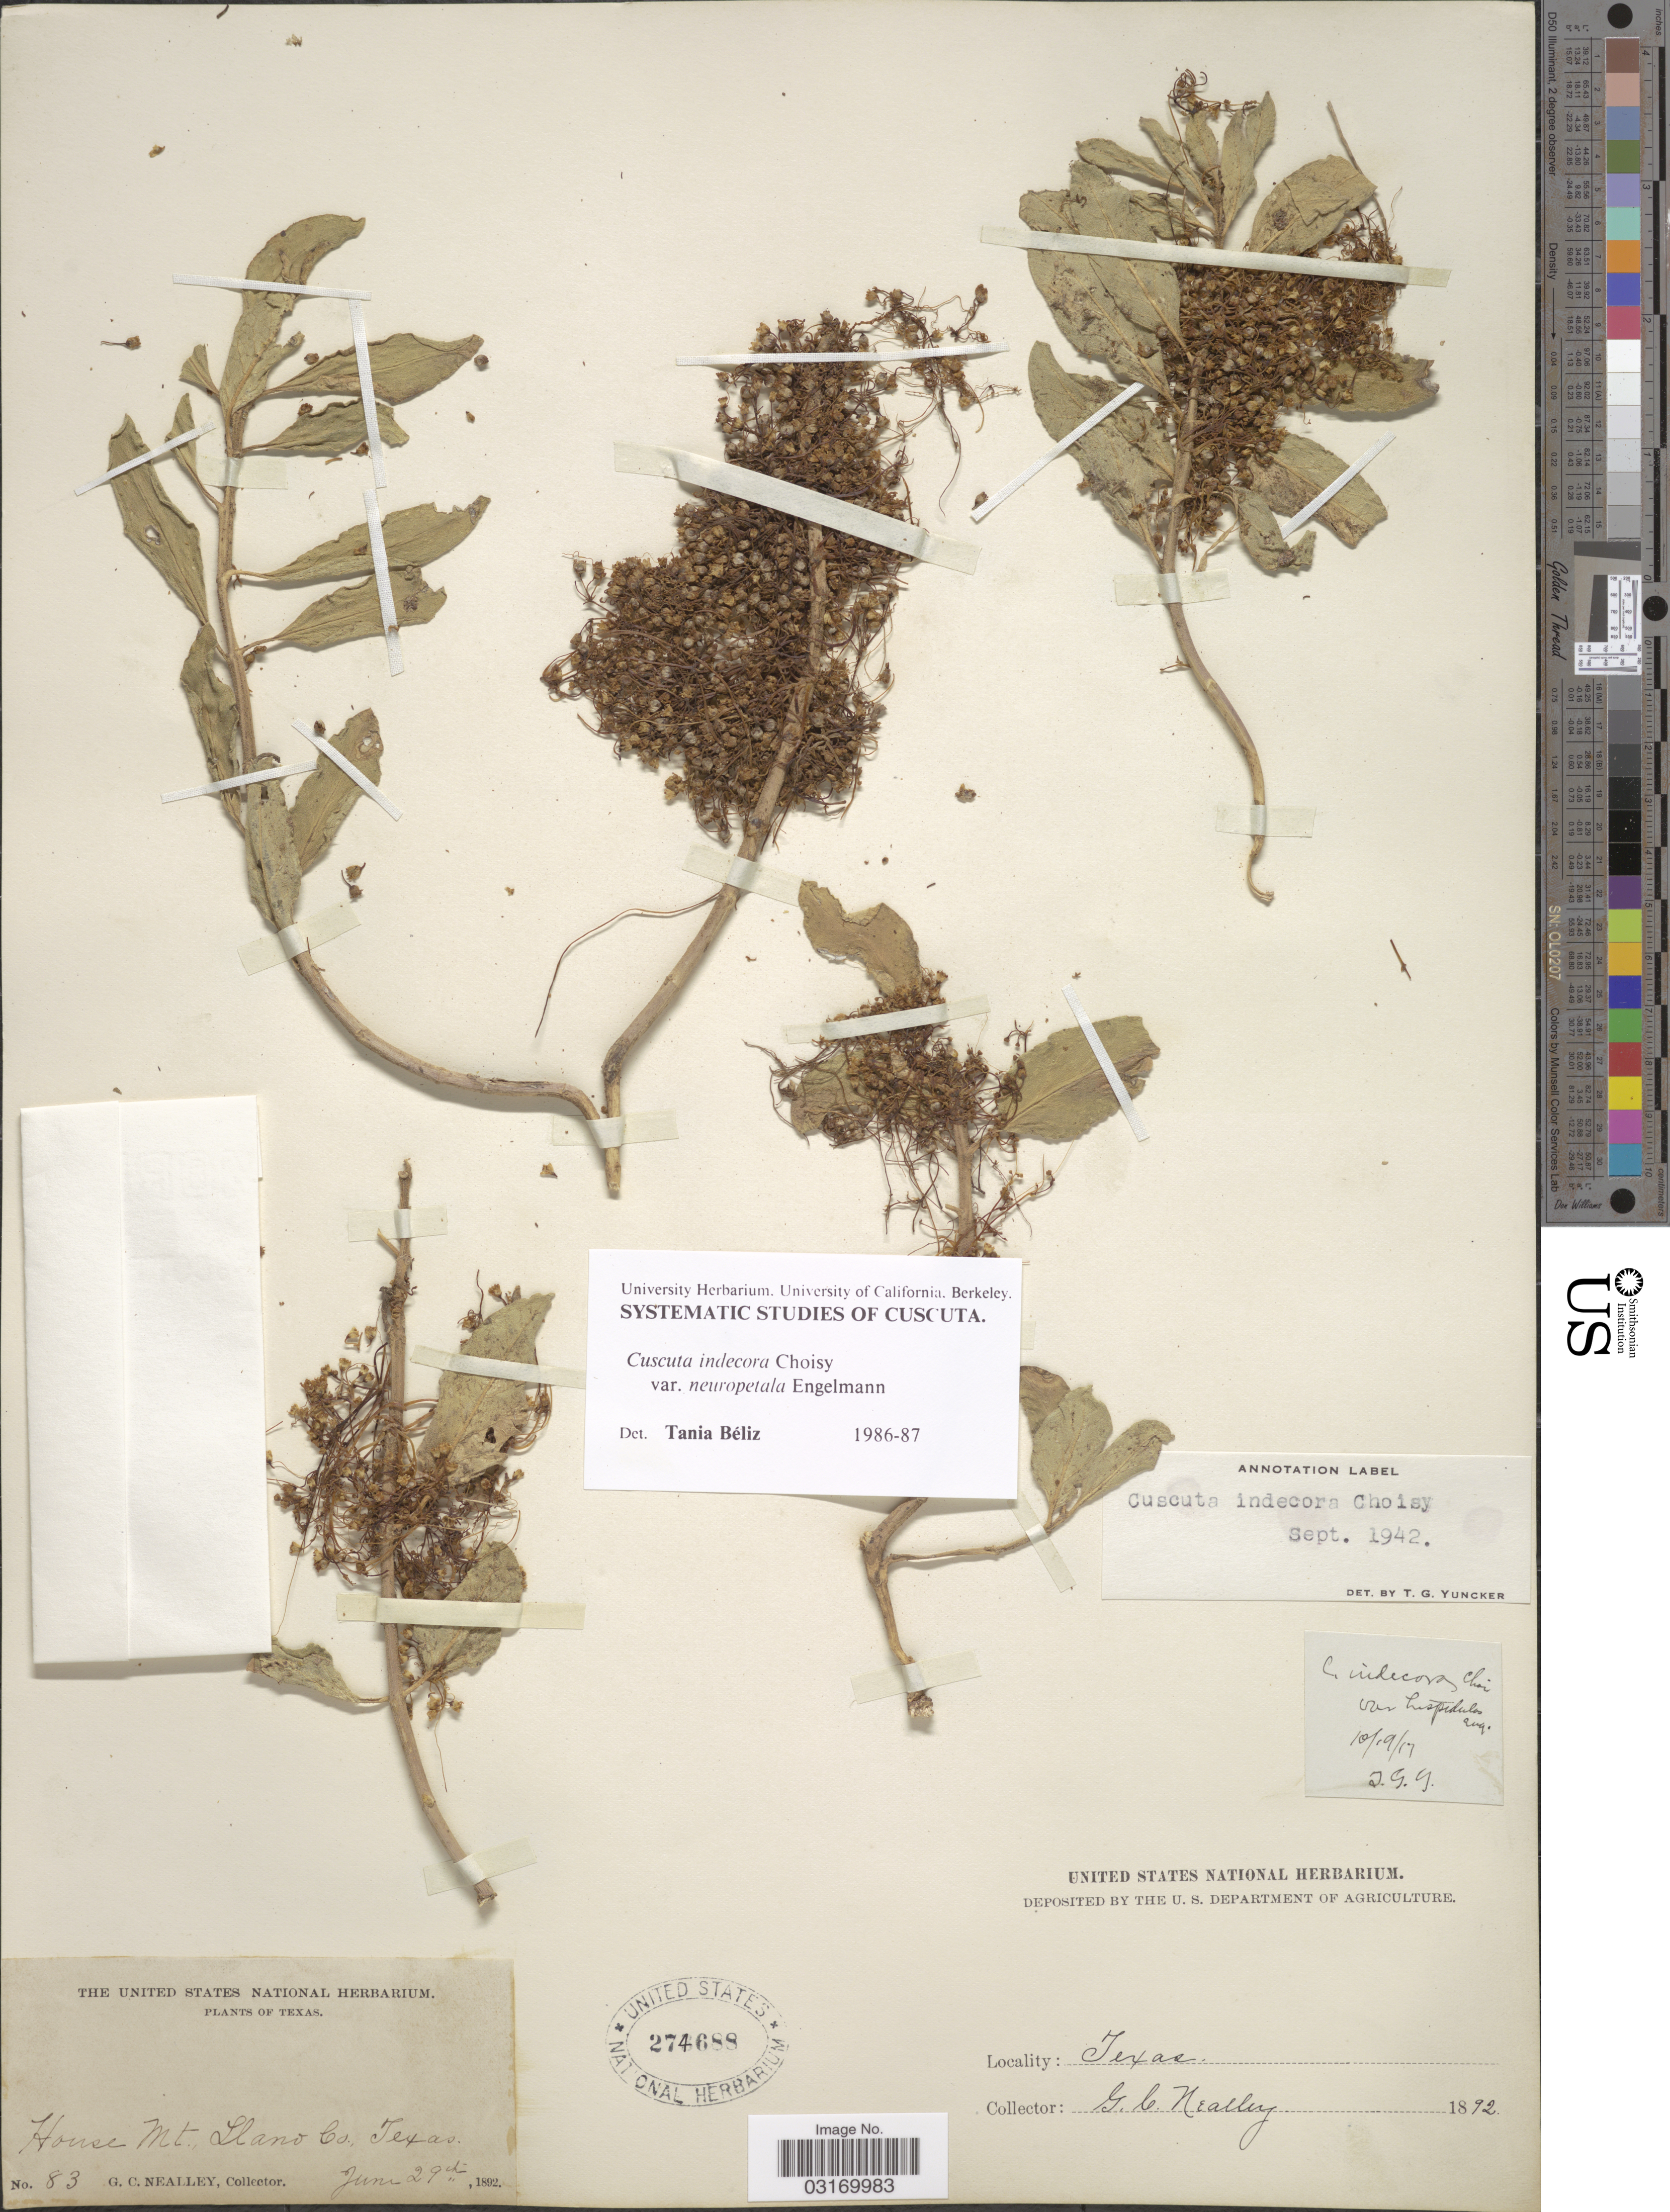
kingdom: Plantae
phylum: Tracheophyta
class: Magnoliopsida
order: Solanales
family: Convolvulaceae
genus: Cuscuta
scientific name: Cuscuta indecora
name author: Choisy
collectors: G. C. Nealley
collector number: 83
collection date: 1892-06-29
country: United States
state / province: Texas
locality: House Mt., Llano Co.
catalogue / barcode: US 274688